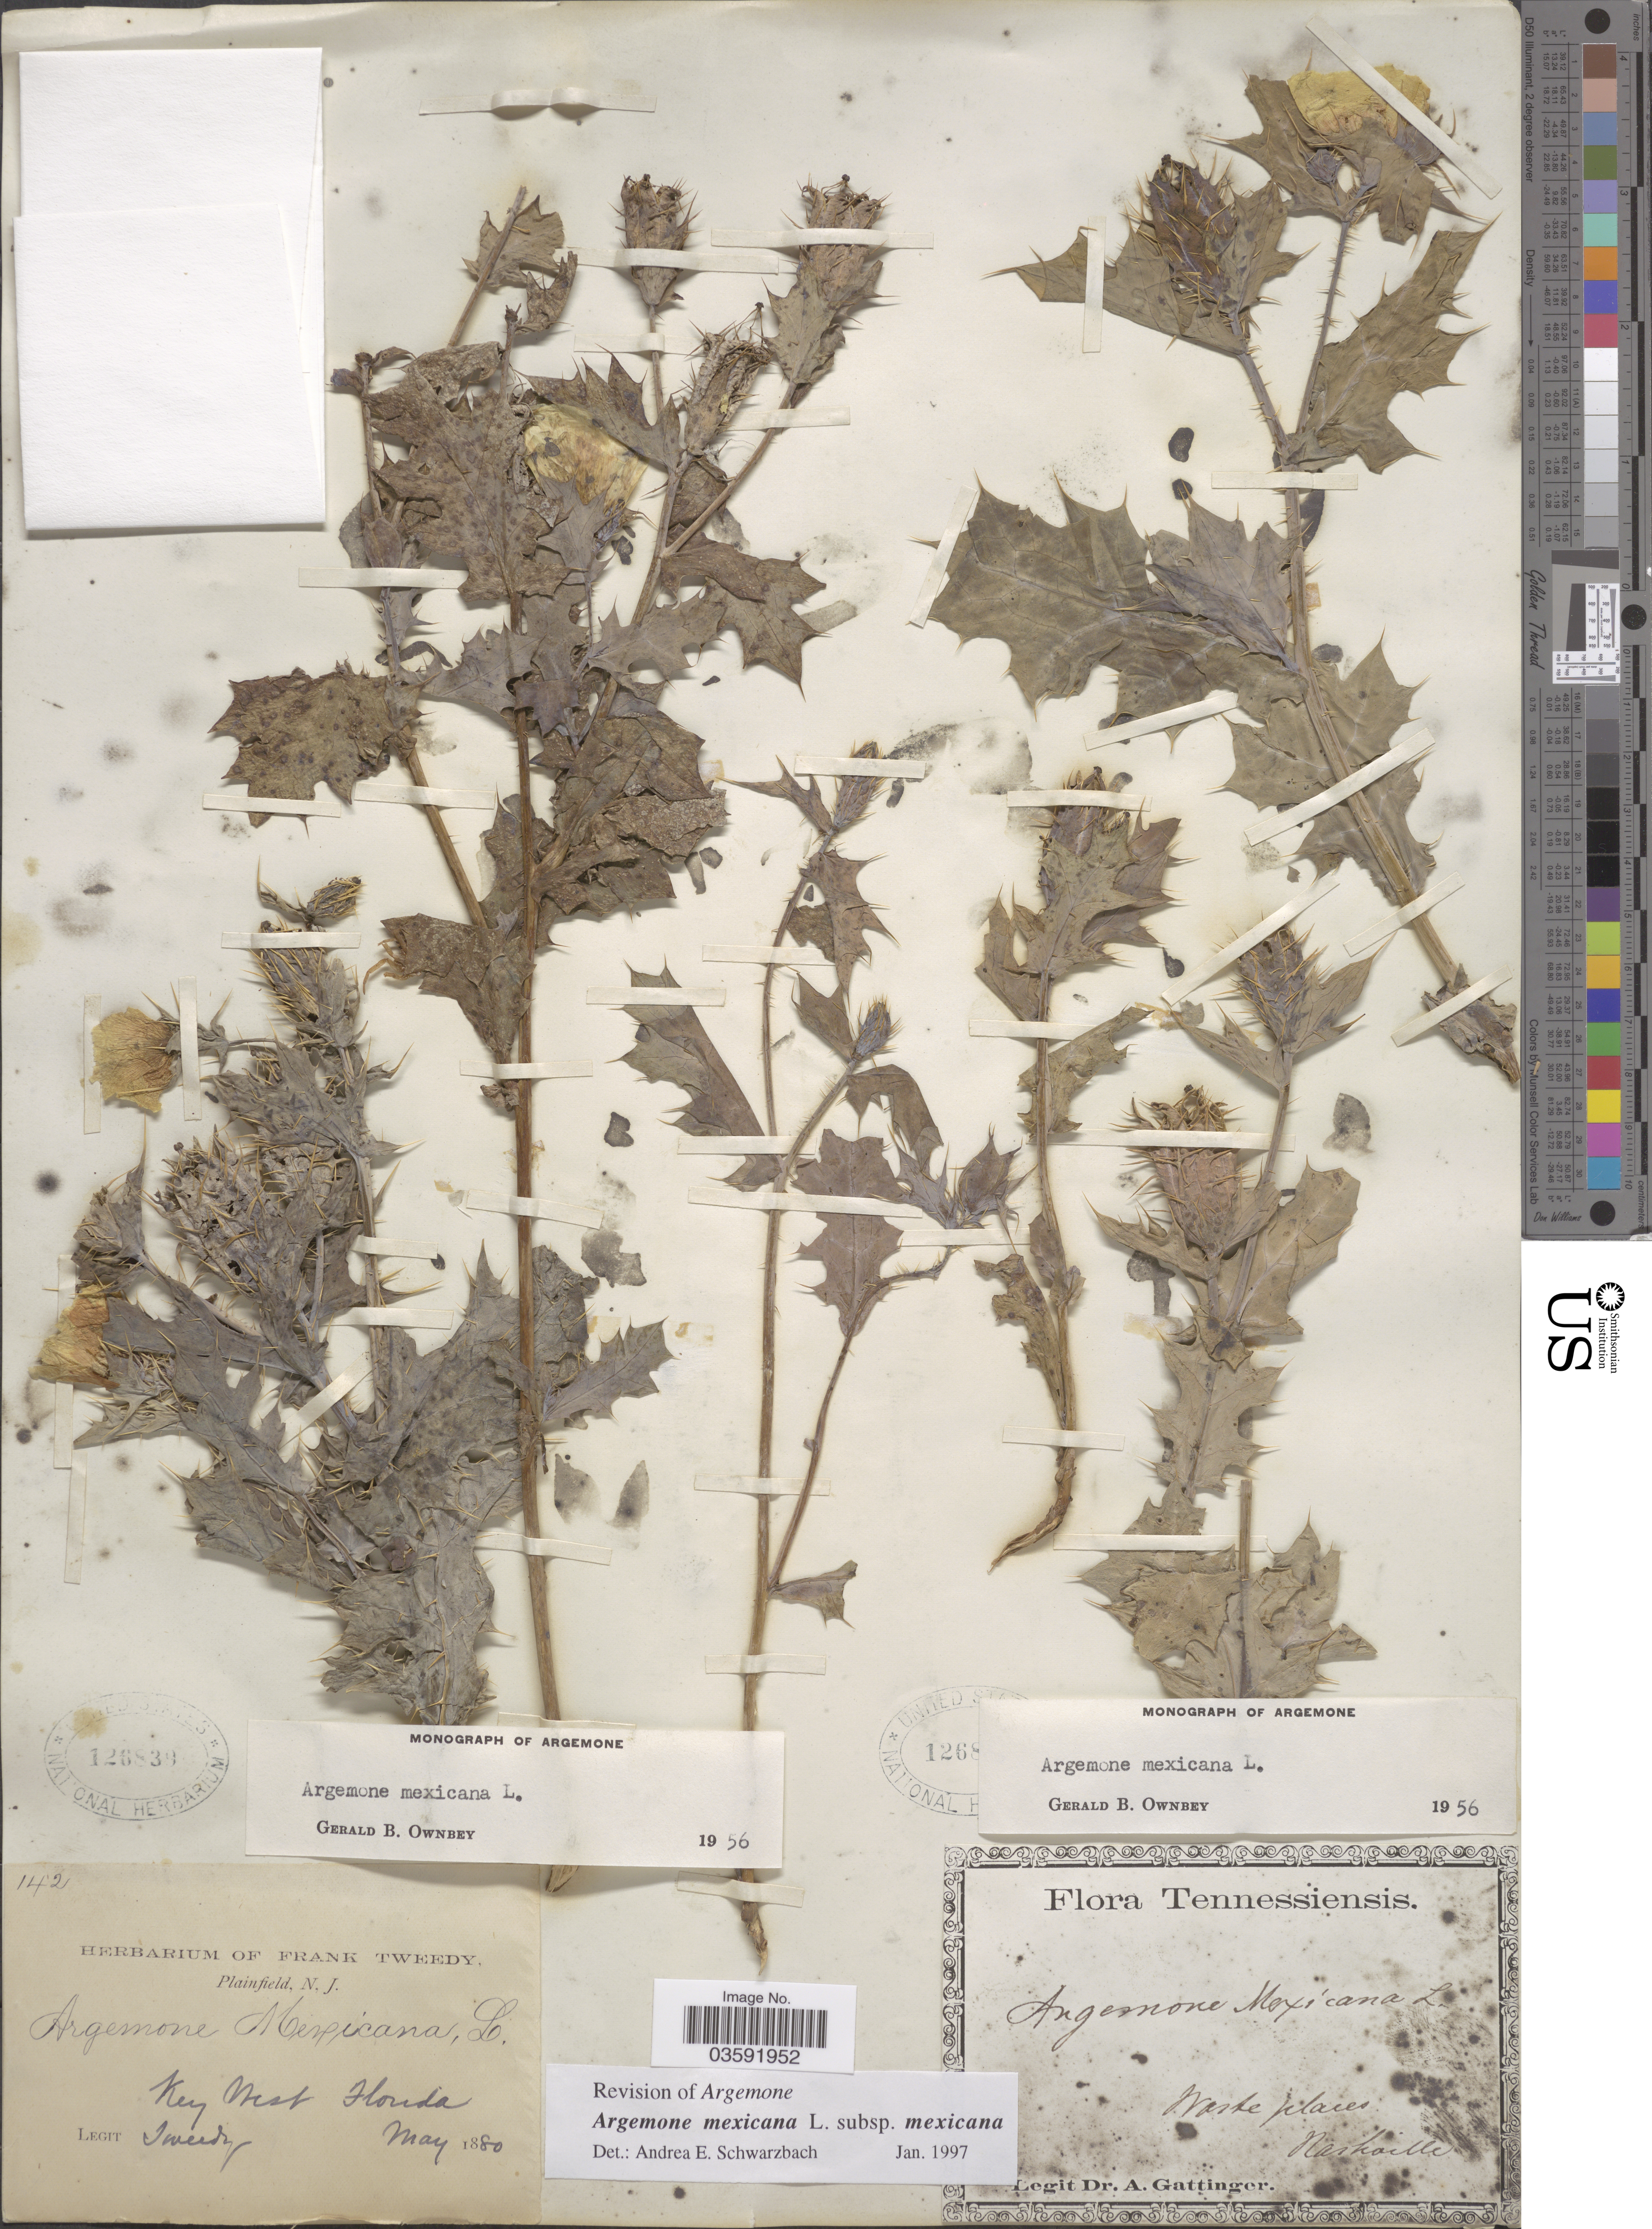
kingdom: Plantae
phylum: Tracheophyta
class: Magnoliopsida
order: Ranunculales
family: Papaveraceae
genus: Argemone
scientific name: Argemone mexicana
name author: L.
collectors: F. Tweedy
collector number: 142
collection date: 1880-05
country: United States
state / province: Florida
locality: Key West.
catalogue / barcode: US 126839